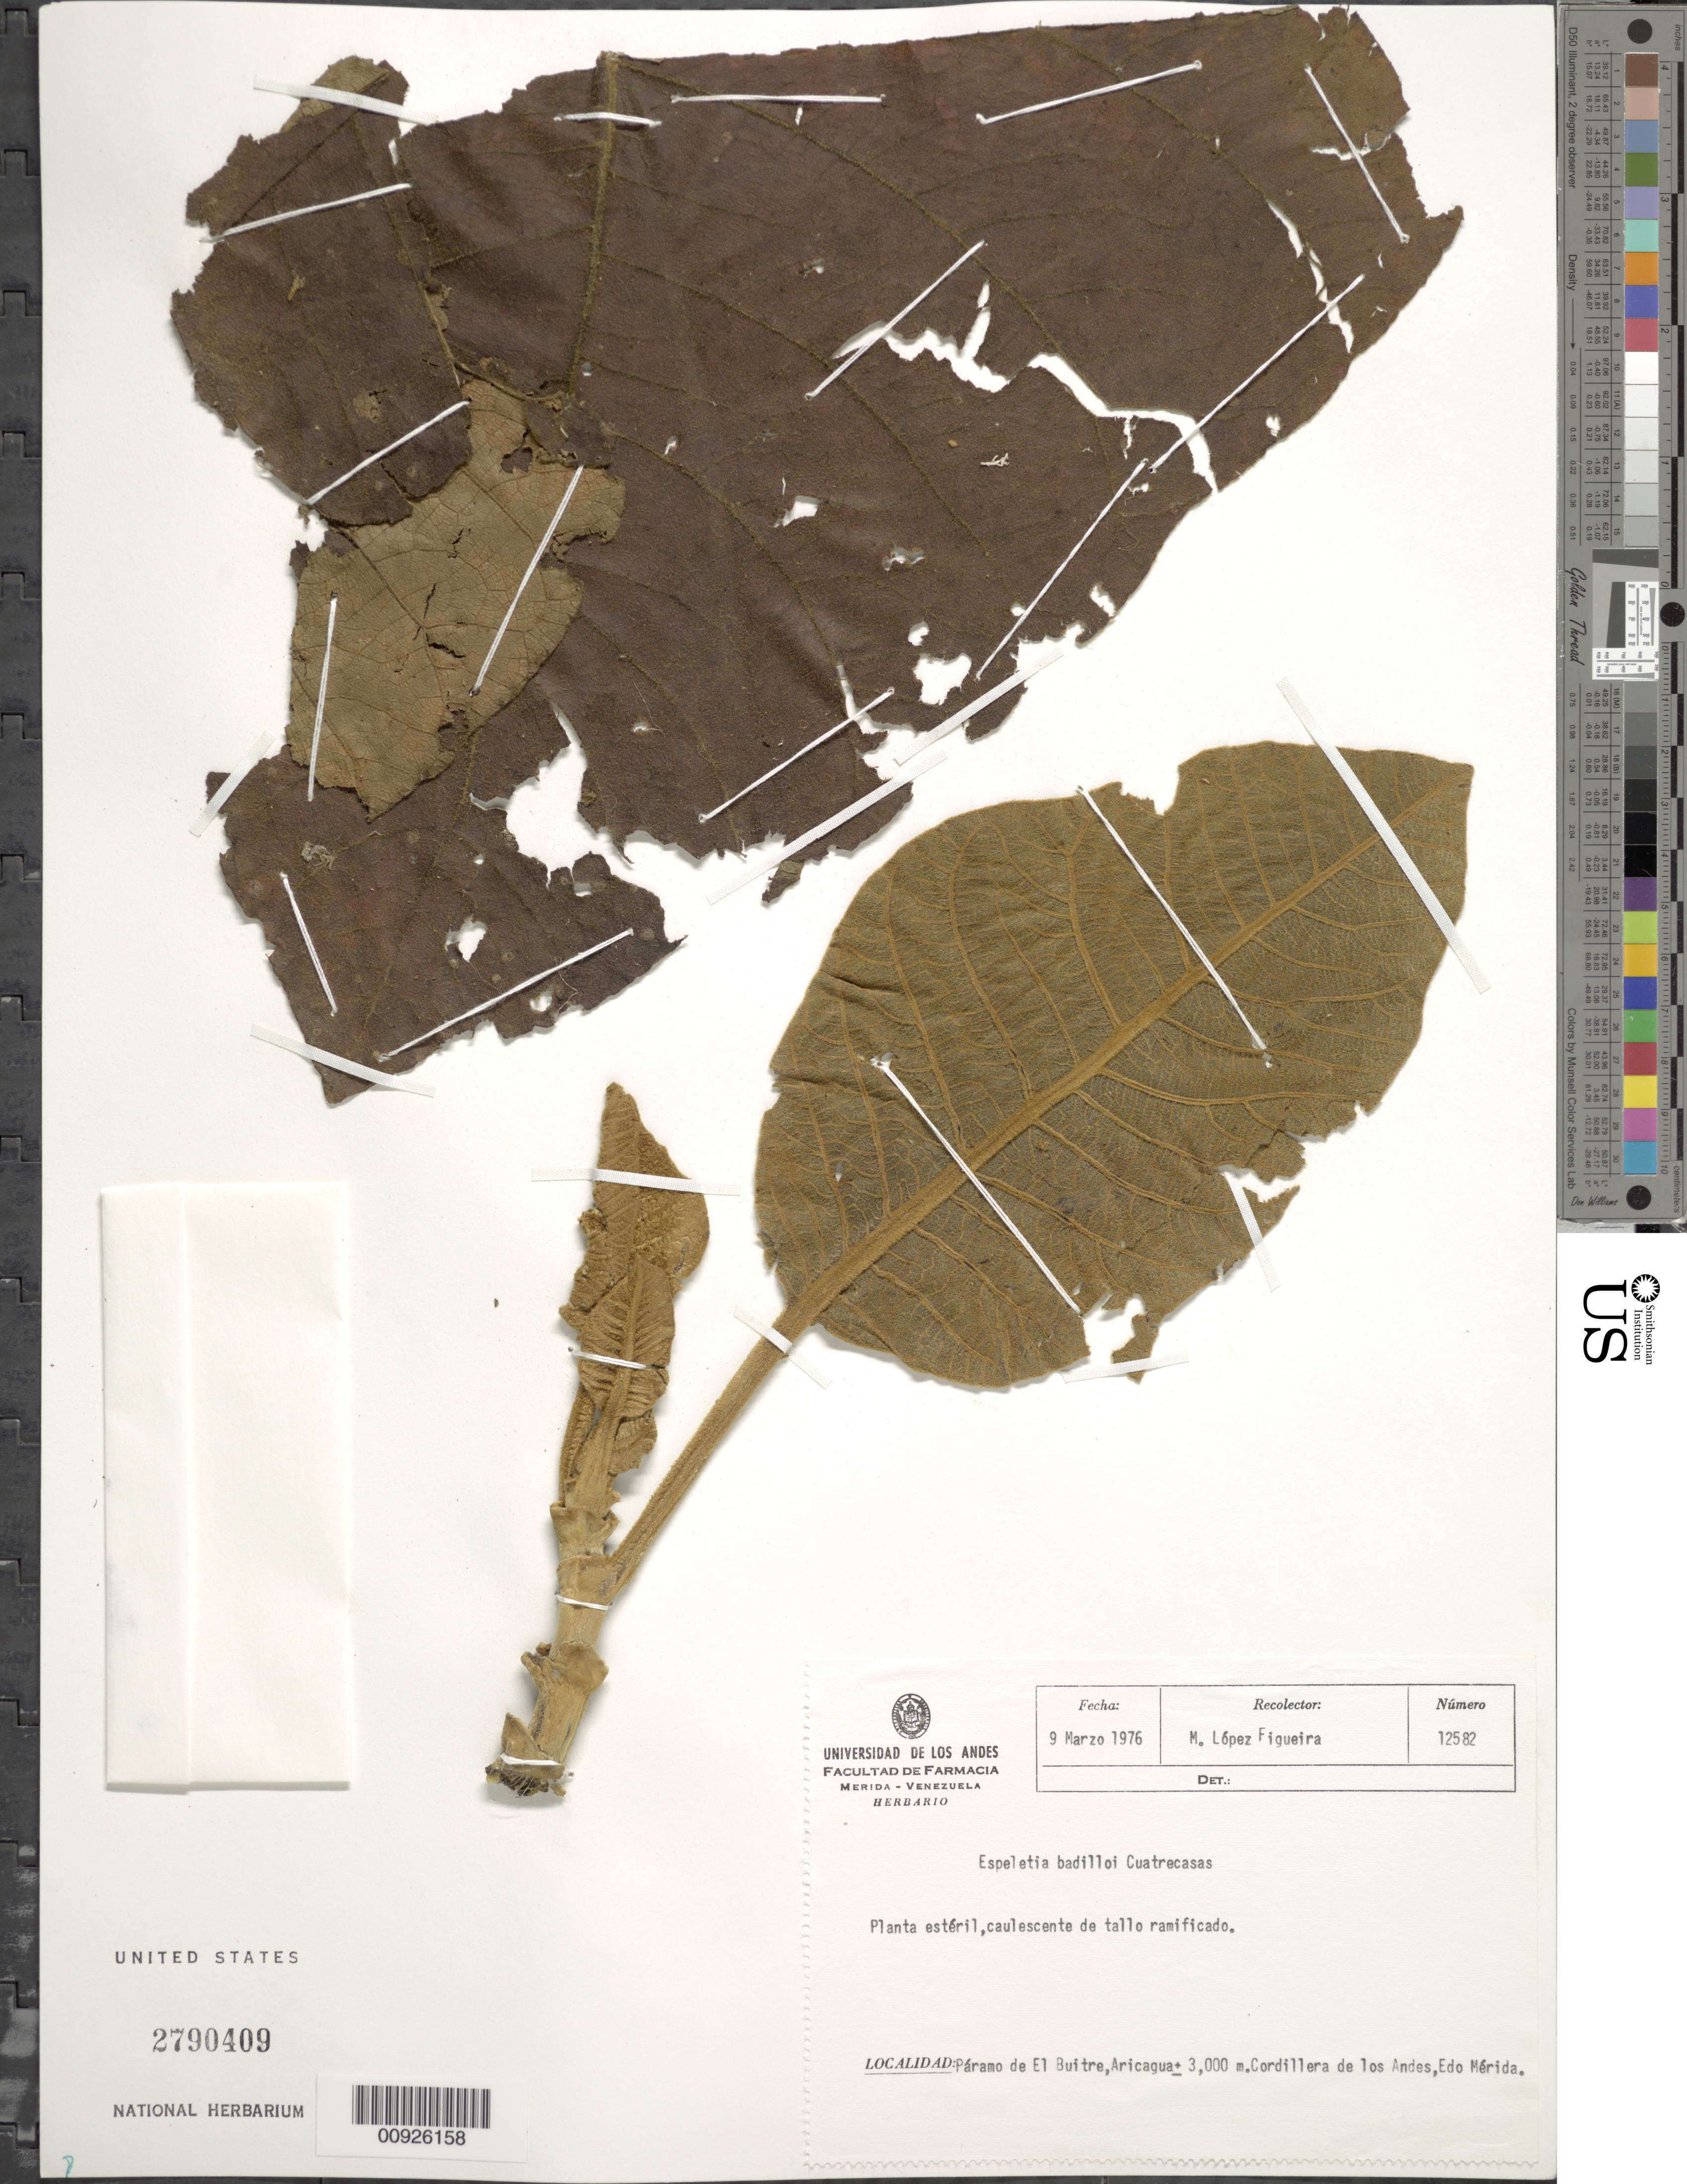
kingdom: Plantae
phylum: Tracheophyta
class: Magnoliopsida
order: Asterales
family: Asteraceae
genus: Carramboa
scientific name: Carramboa badilloi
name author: (Cuatrec.) Cuatrec.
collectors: M. López Figueiras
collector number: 12582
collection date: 1976-03-09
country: Venezuela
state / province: Mérida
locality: Paramo de El Buitre, Aricaguat, Cordillera de los Andes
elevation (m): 3000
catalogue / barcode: US 2790409